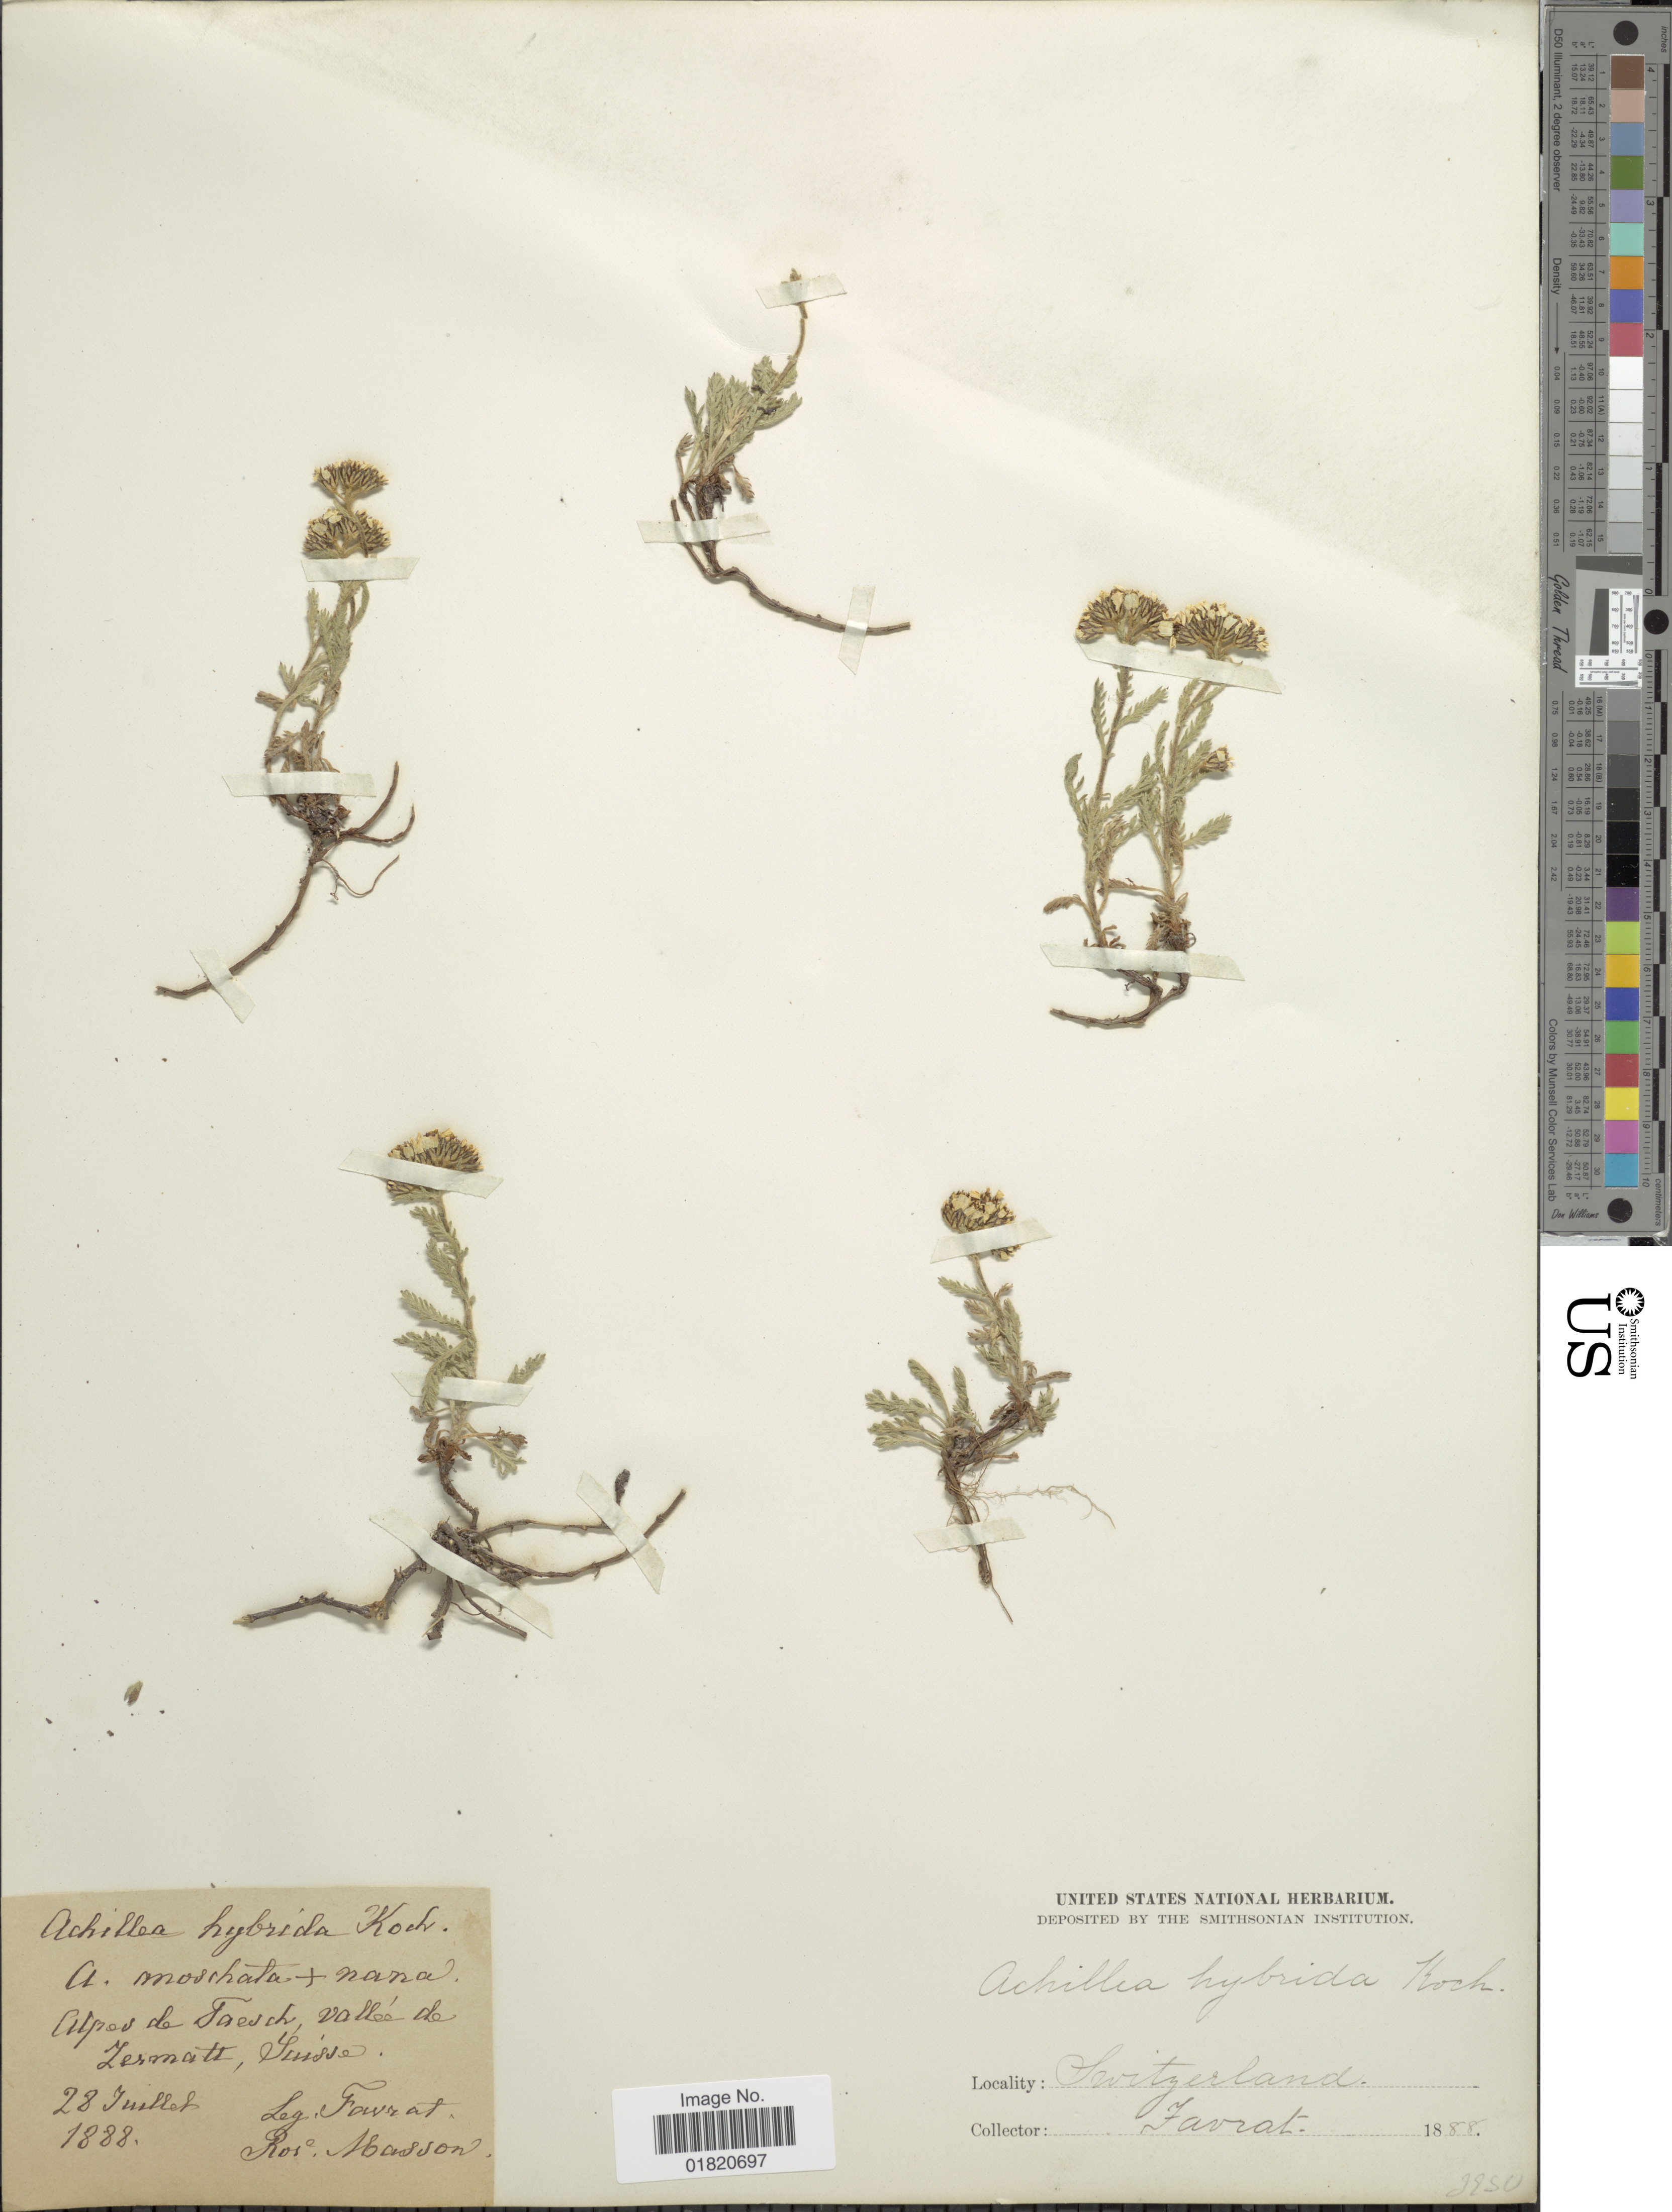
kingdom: Plantae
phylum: Tracheophyta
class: Magnoliopsida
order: Asterales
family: Asteraceae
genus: Achillea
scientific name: Achillea hybrida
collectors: L. Favrat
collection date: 1888-07-23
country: Switzerland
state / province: Valais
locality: Alpes de Taesch, vallée de Zermatt, Suisse